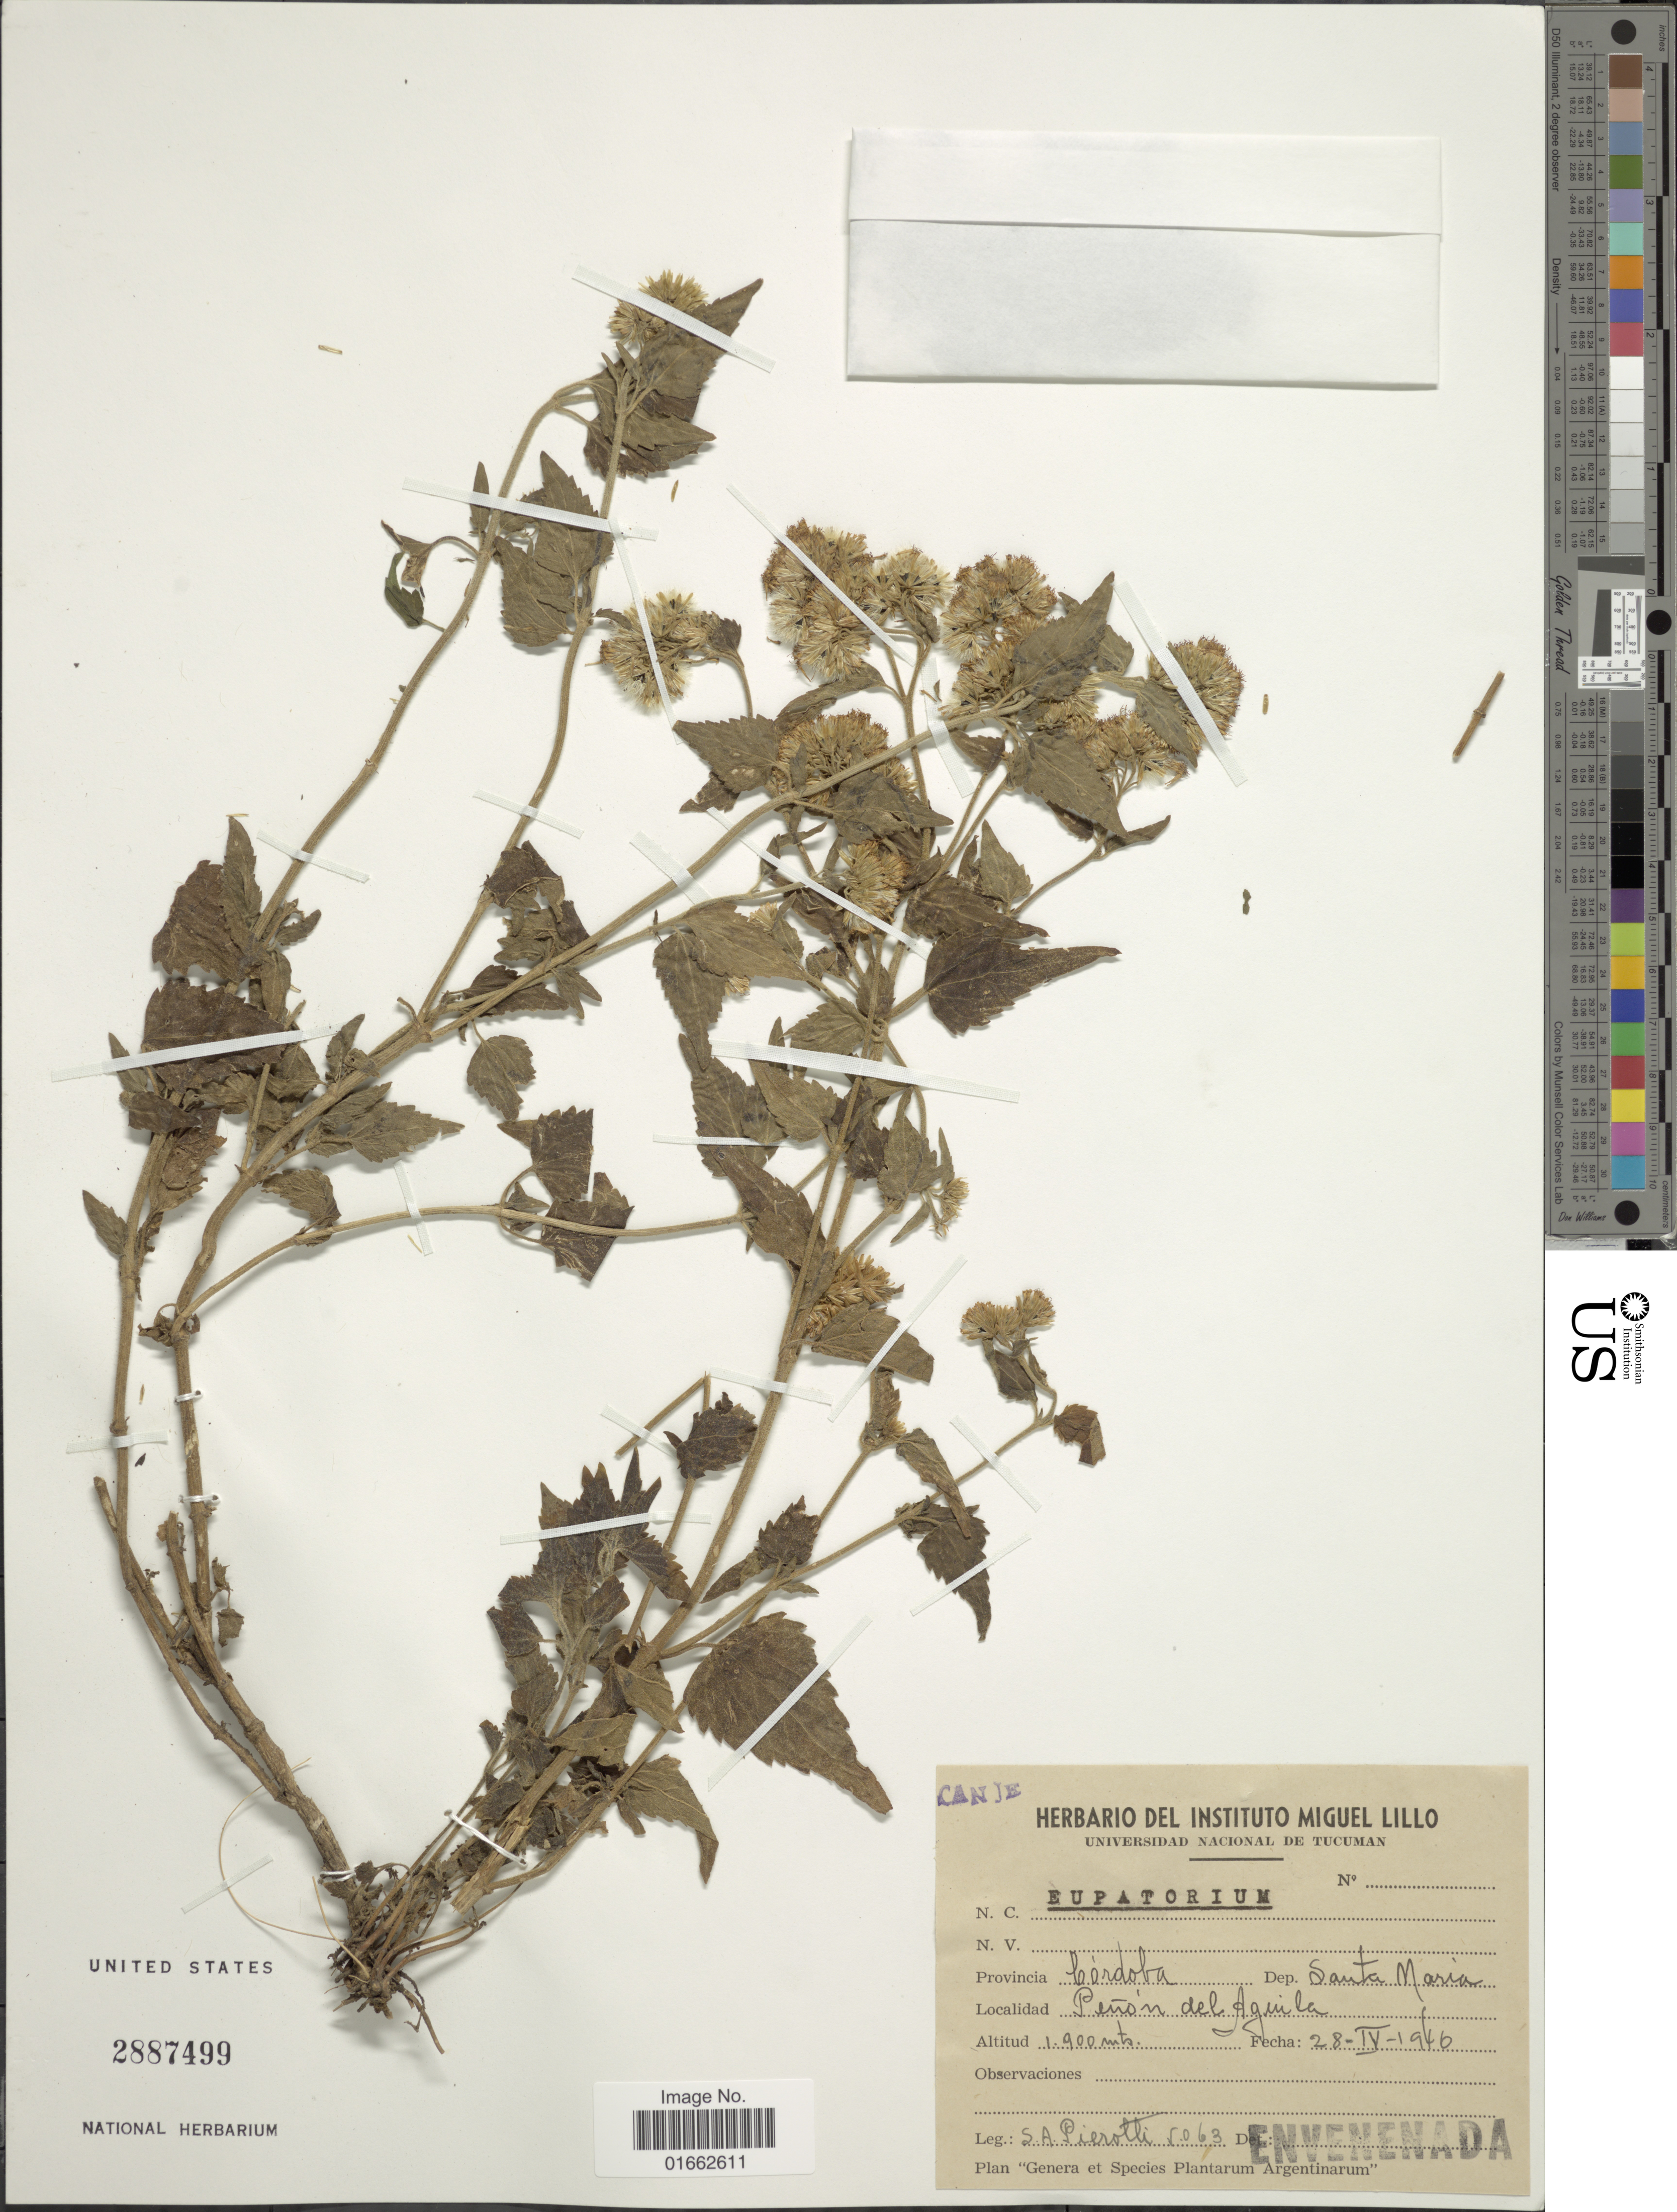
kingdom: Plantae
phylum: Tracheophyta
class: Magnoliopsida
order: Asterales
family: Asteraceae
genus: Fleischmannia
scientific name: Fleischmannia prasiifolia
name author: (Griseb.) R.M. King & H. Rob.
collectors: S. A. Pierotti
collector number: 5063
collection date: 1946-04-28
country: Colombia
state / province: Córdoba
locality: Dep. Santa Maria, Peñon del Aguila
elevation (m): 1900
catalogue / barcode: US 2887499